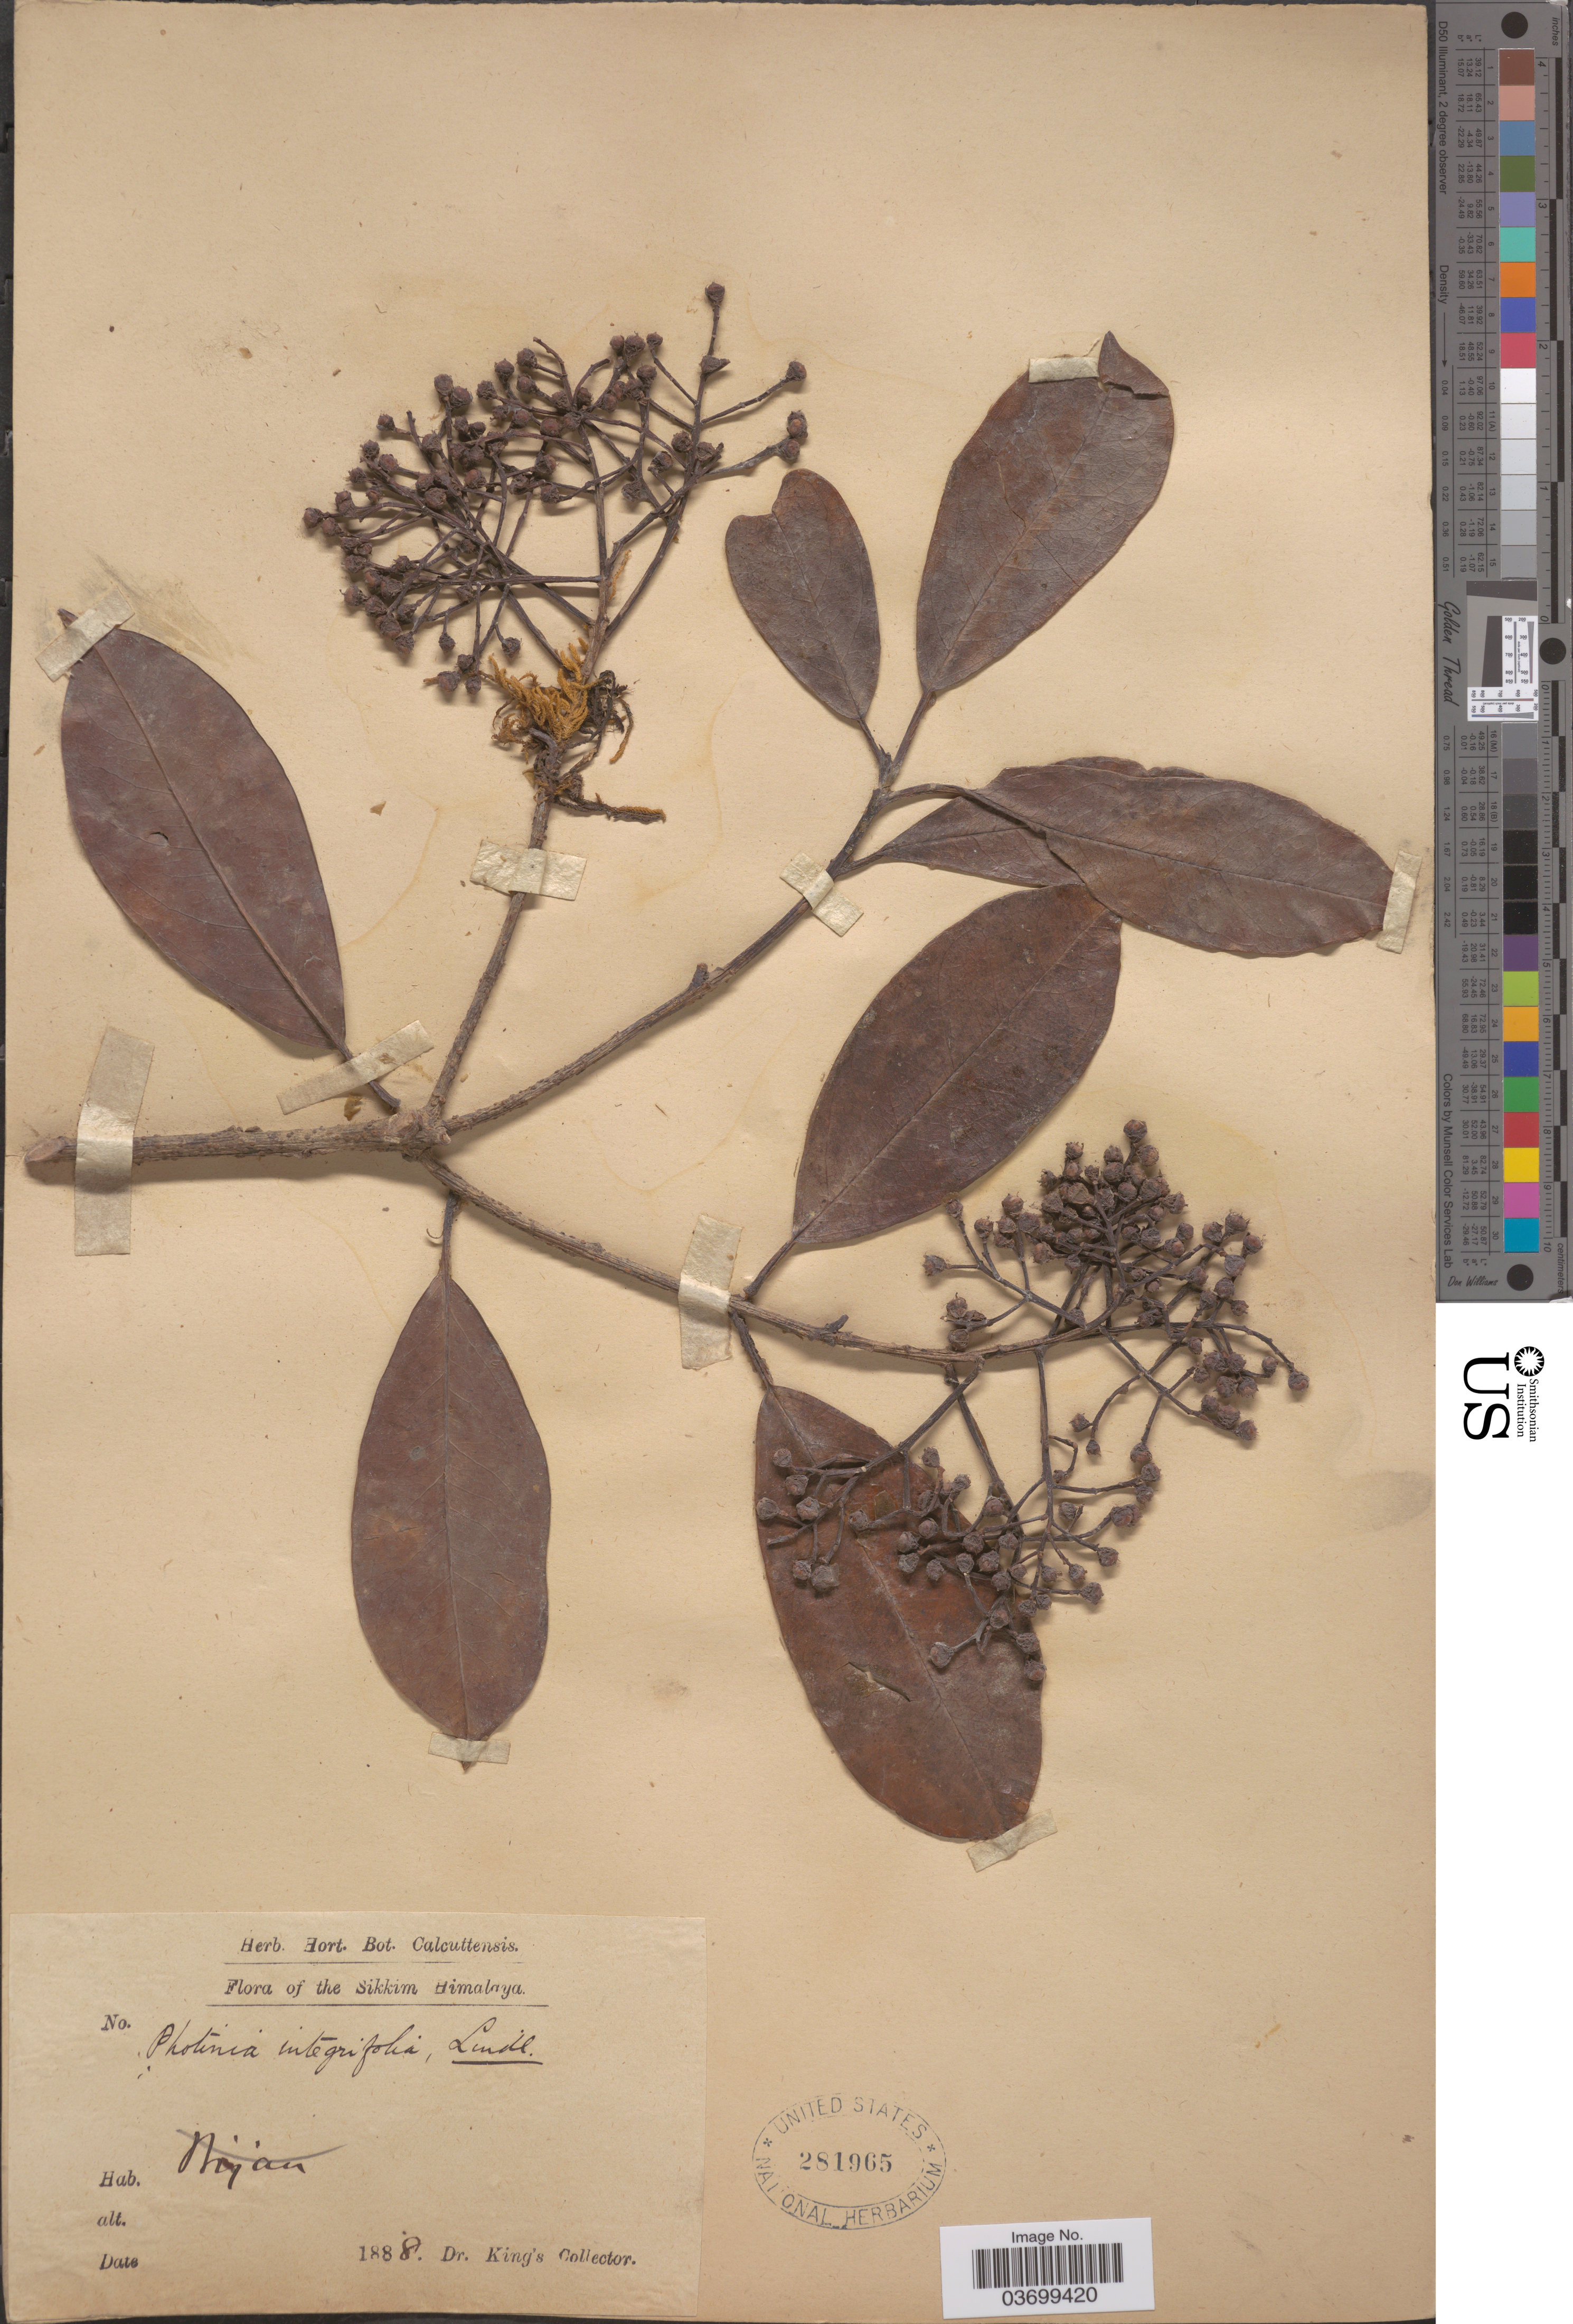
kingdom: Plantae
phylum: Tracheophyta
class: Magnoliopsida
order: Rosales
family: Rosaceae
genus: Photinia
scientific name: Photinia integrifolia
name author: Lindl.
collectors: Dr. King's collector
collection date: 1888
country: India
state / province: Sikkim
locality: The Sikkim Himalaya. Nijan [unsure placement].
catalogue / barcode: US 281965